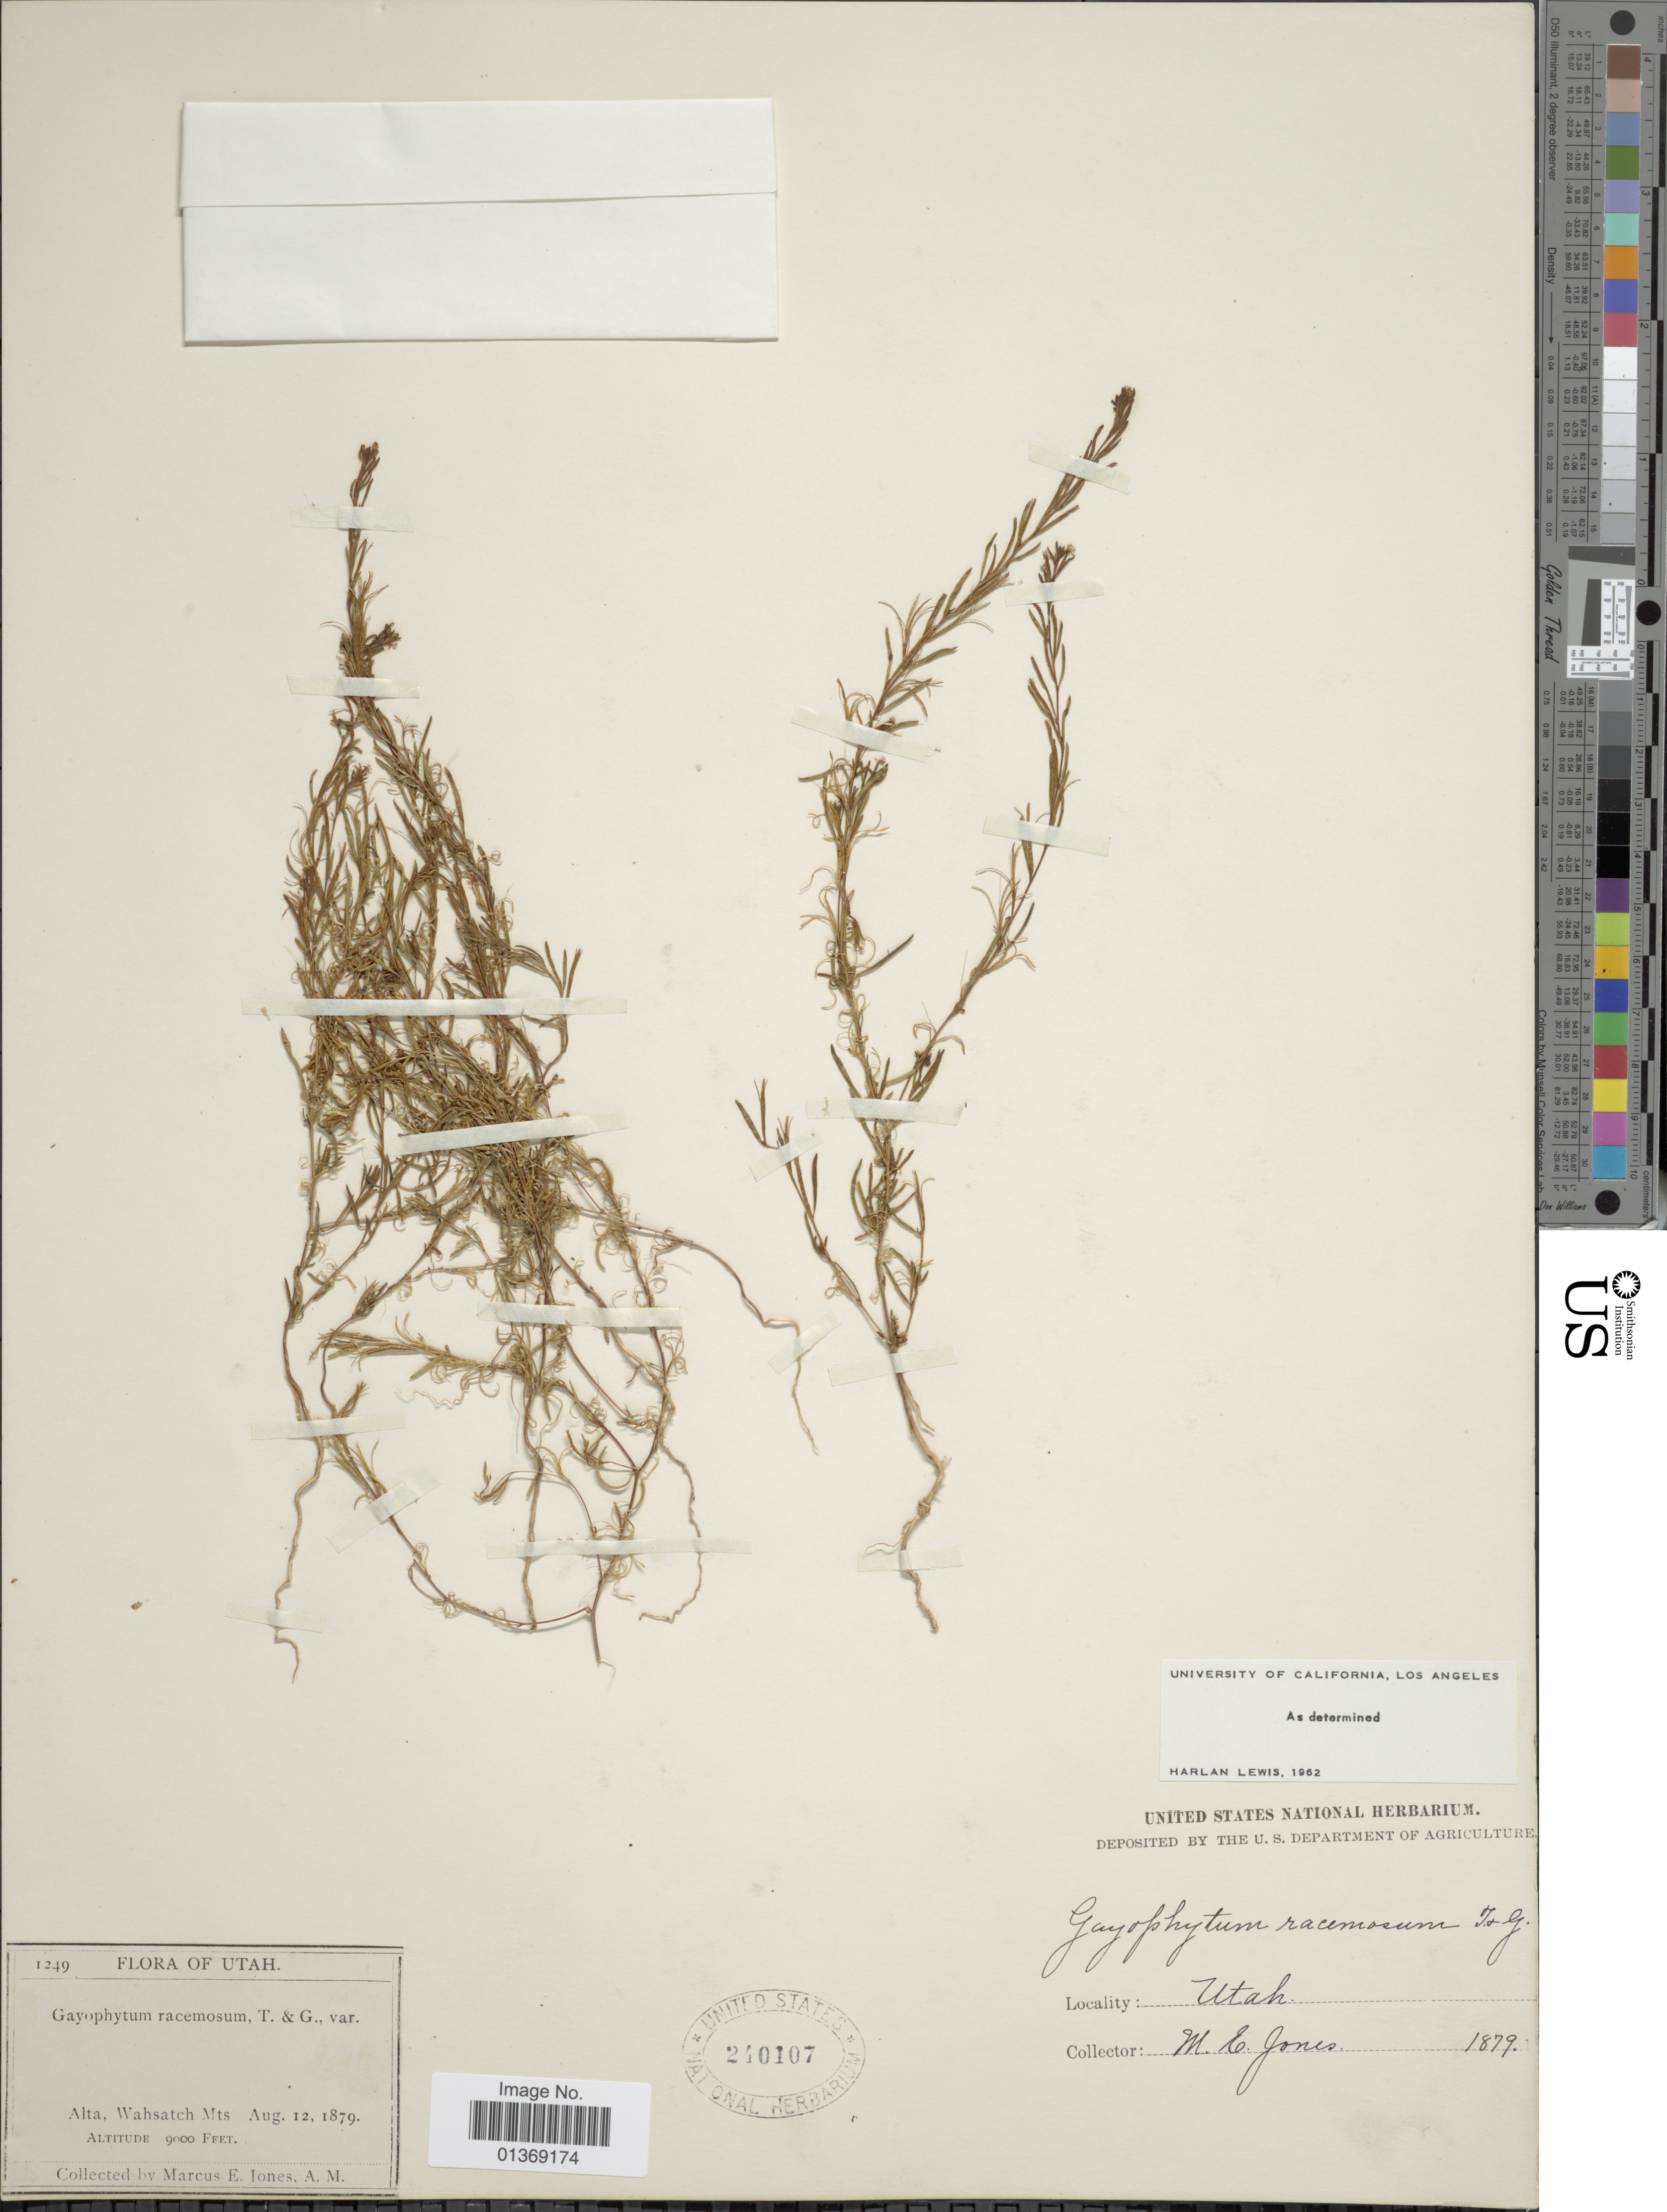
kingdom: Plantae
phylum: Tracheophyta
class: Magnoliopsida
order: Myrtales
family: Onagraceae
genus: Gayophytum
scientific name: Gayophytum racemosum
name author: Torr. & A. Gray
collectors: M. E. Jones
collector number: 1249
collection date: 1879-08-12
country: United States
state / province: Utah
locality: Alta, Wahsatch Mts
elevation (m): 2743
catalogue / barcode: US 240407